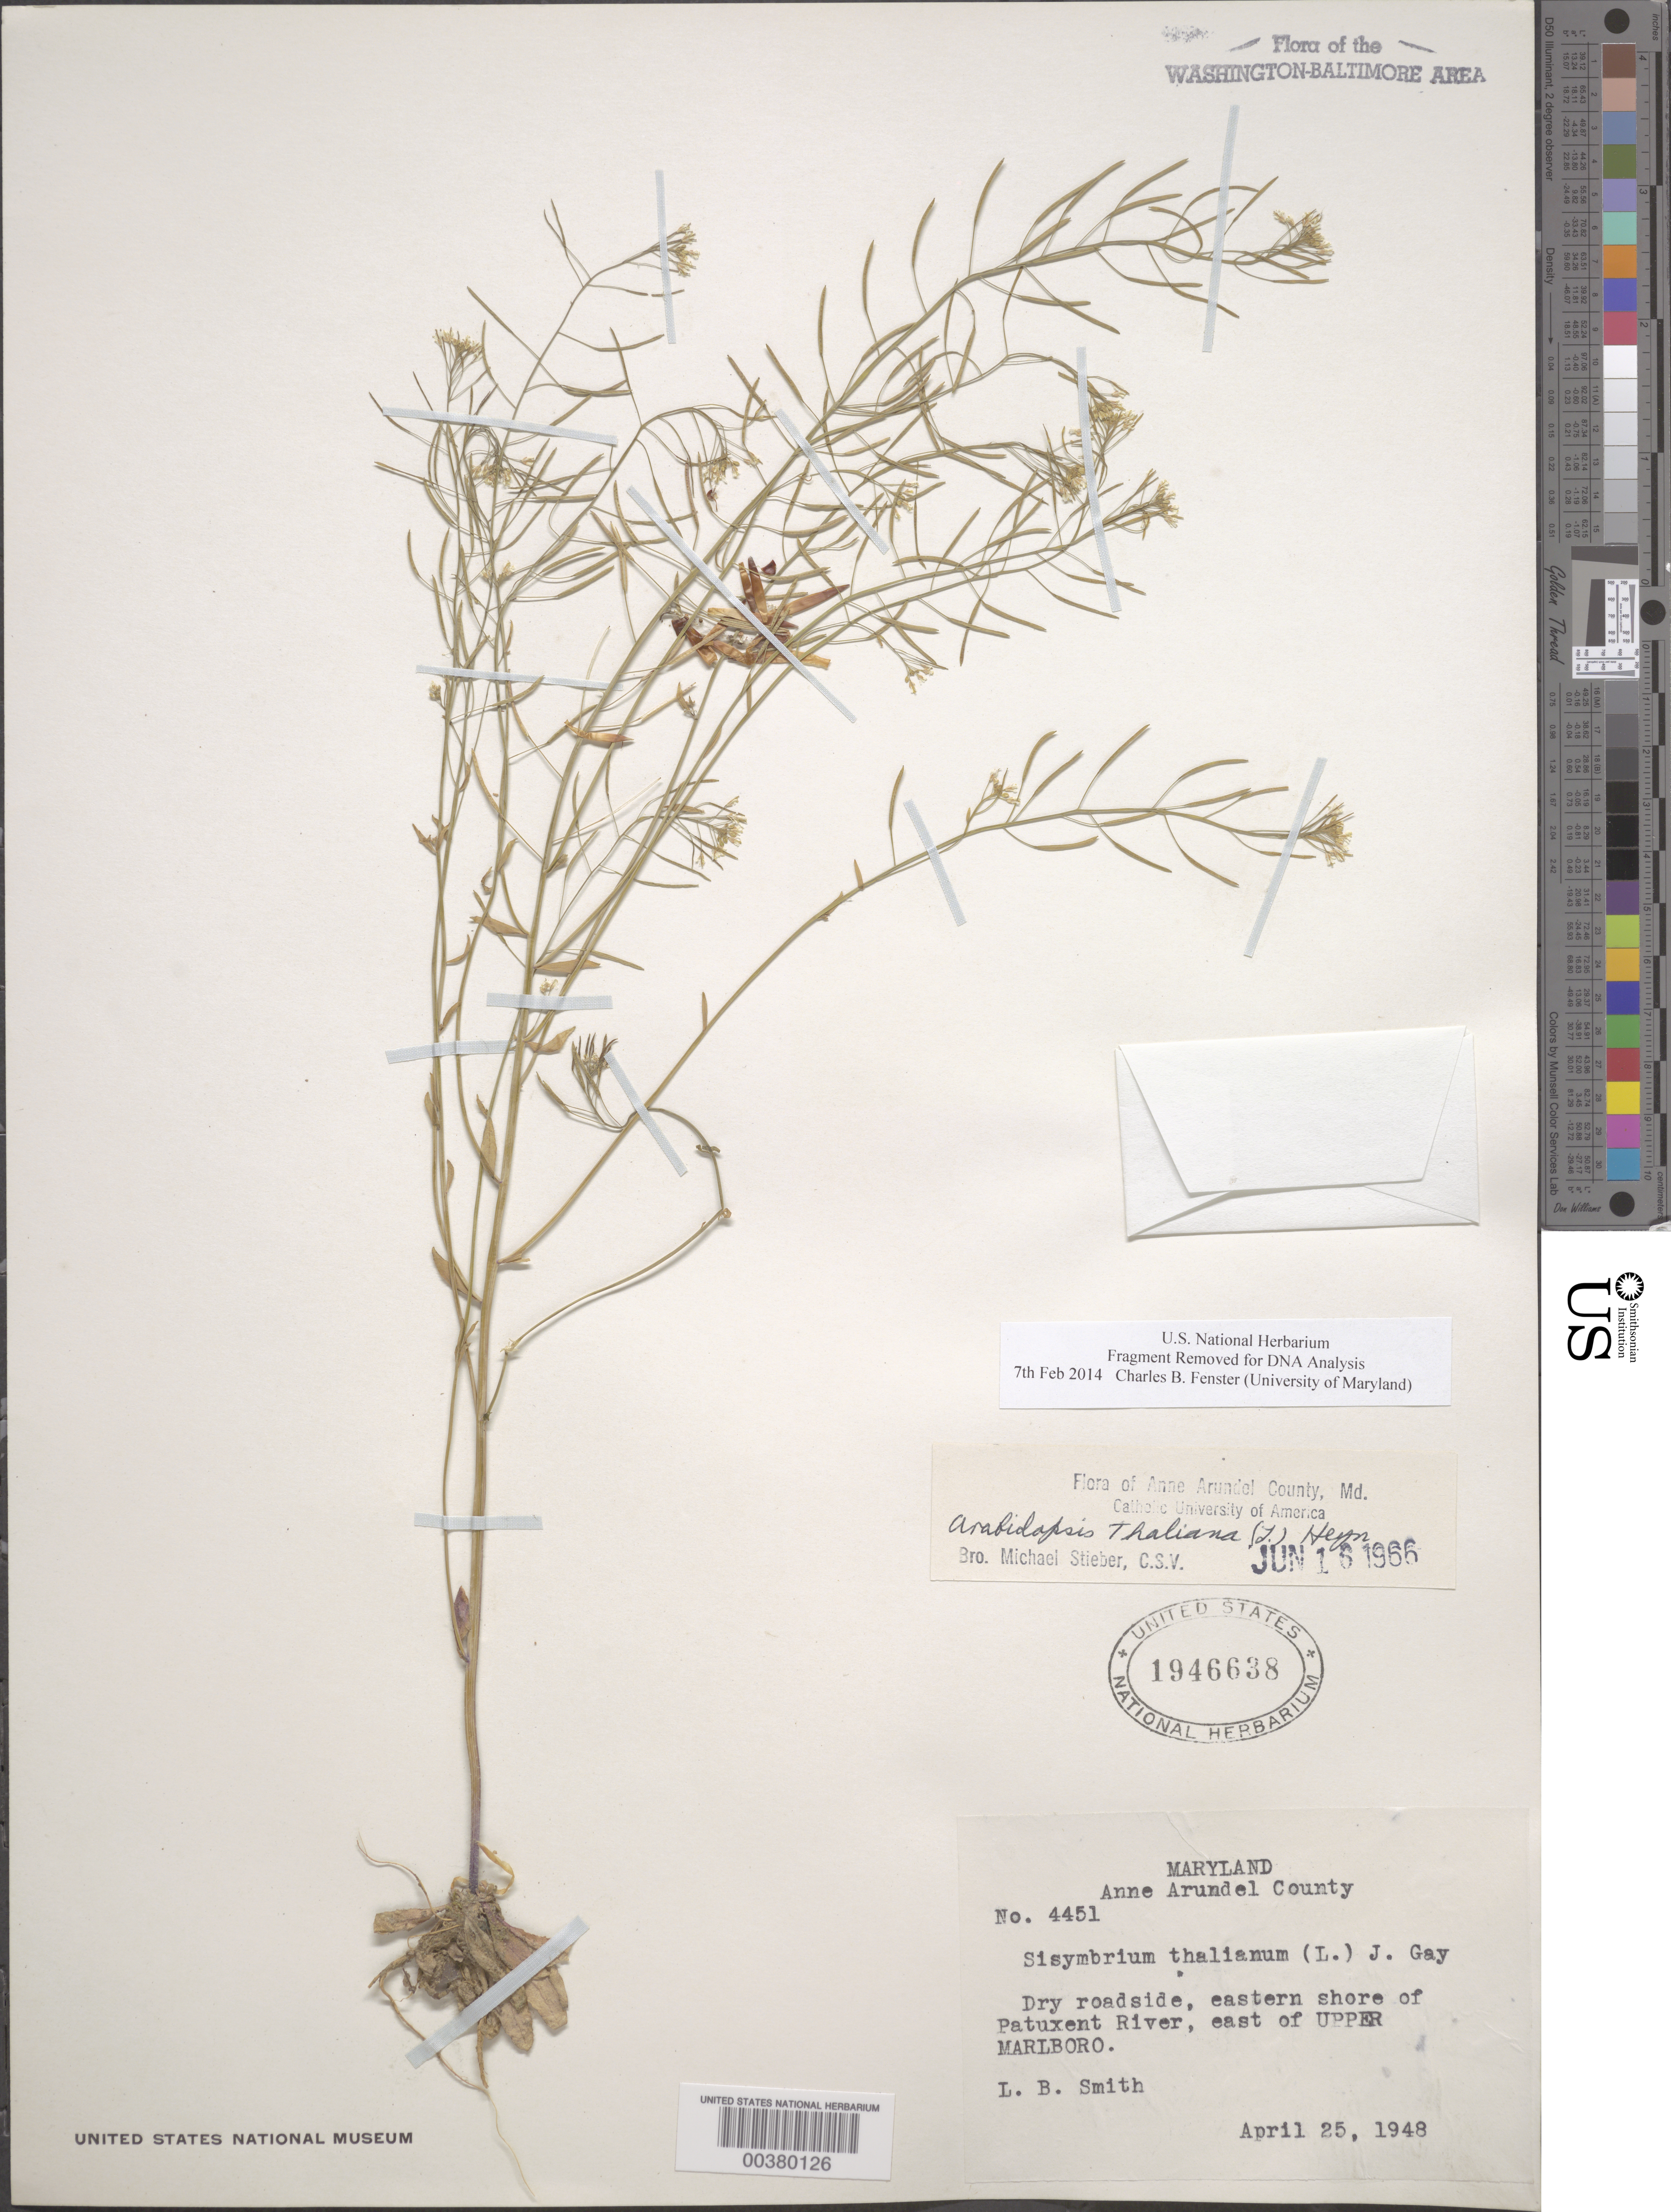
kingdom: Plantae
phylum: Tracheophyta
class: Magnoliopsida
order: Brassicales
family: Brassicaceae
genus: Arabidopsis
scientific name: Arabidopsis thaliana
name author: (L.) Heynh.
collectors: L. Smith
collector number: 4451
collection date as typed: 25 Apr 1948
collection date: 1948-04-25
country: United States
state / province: Maryland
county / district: Prince George's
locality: Patuxent River, east of Upper Marlboro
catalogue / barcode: US 1946638